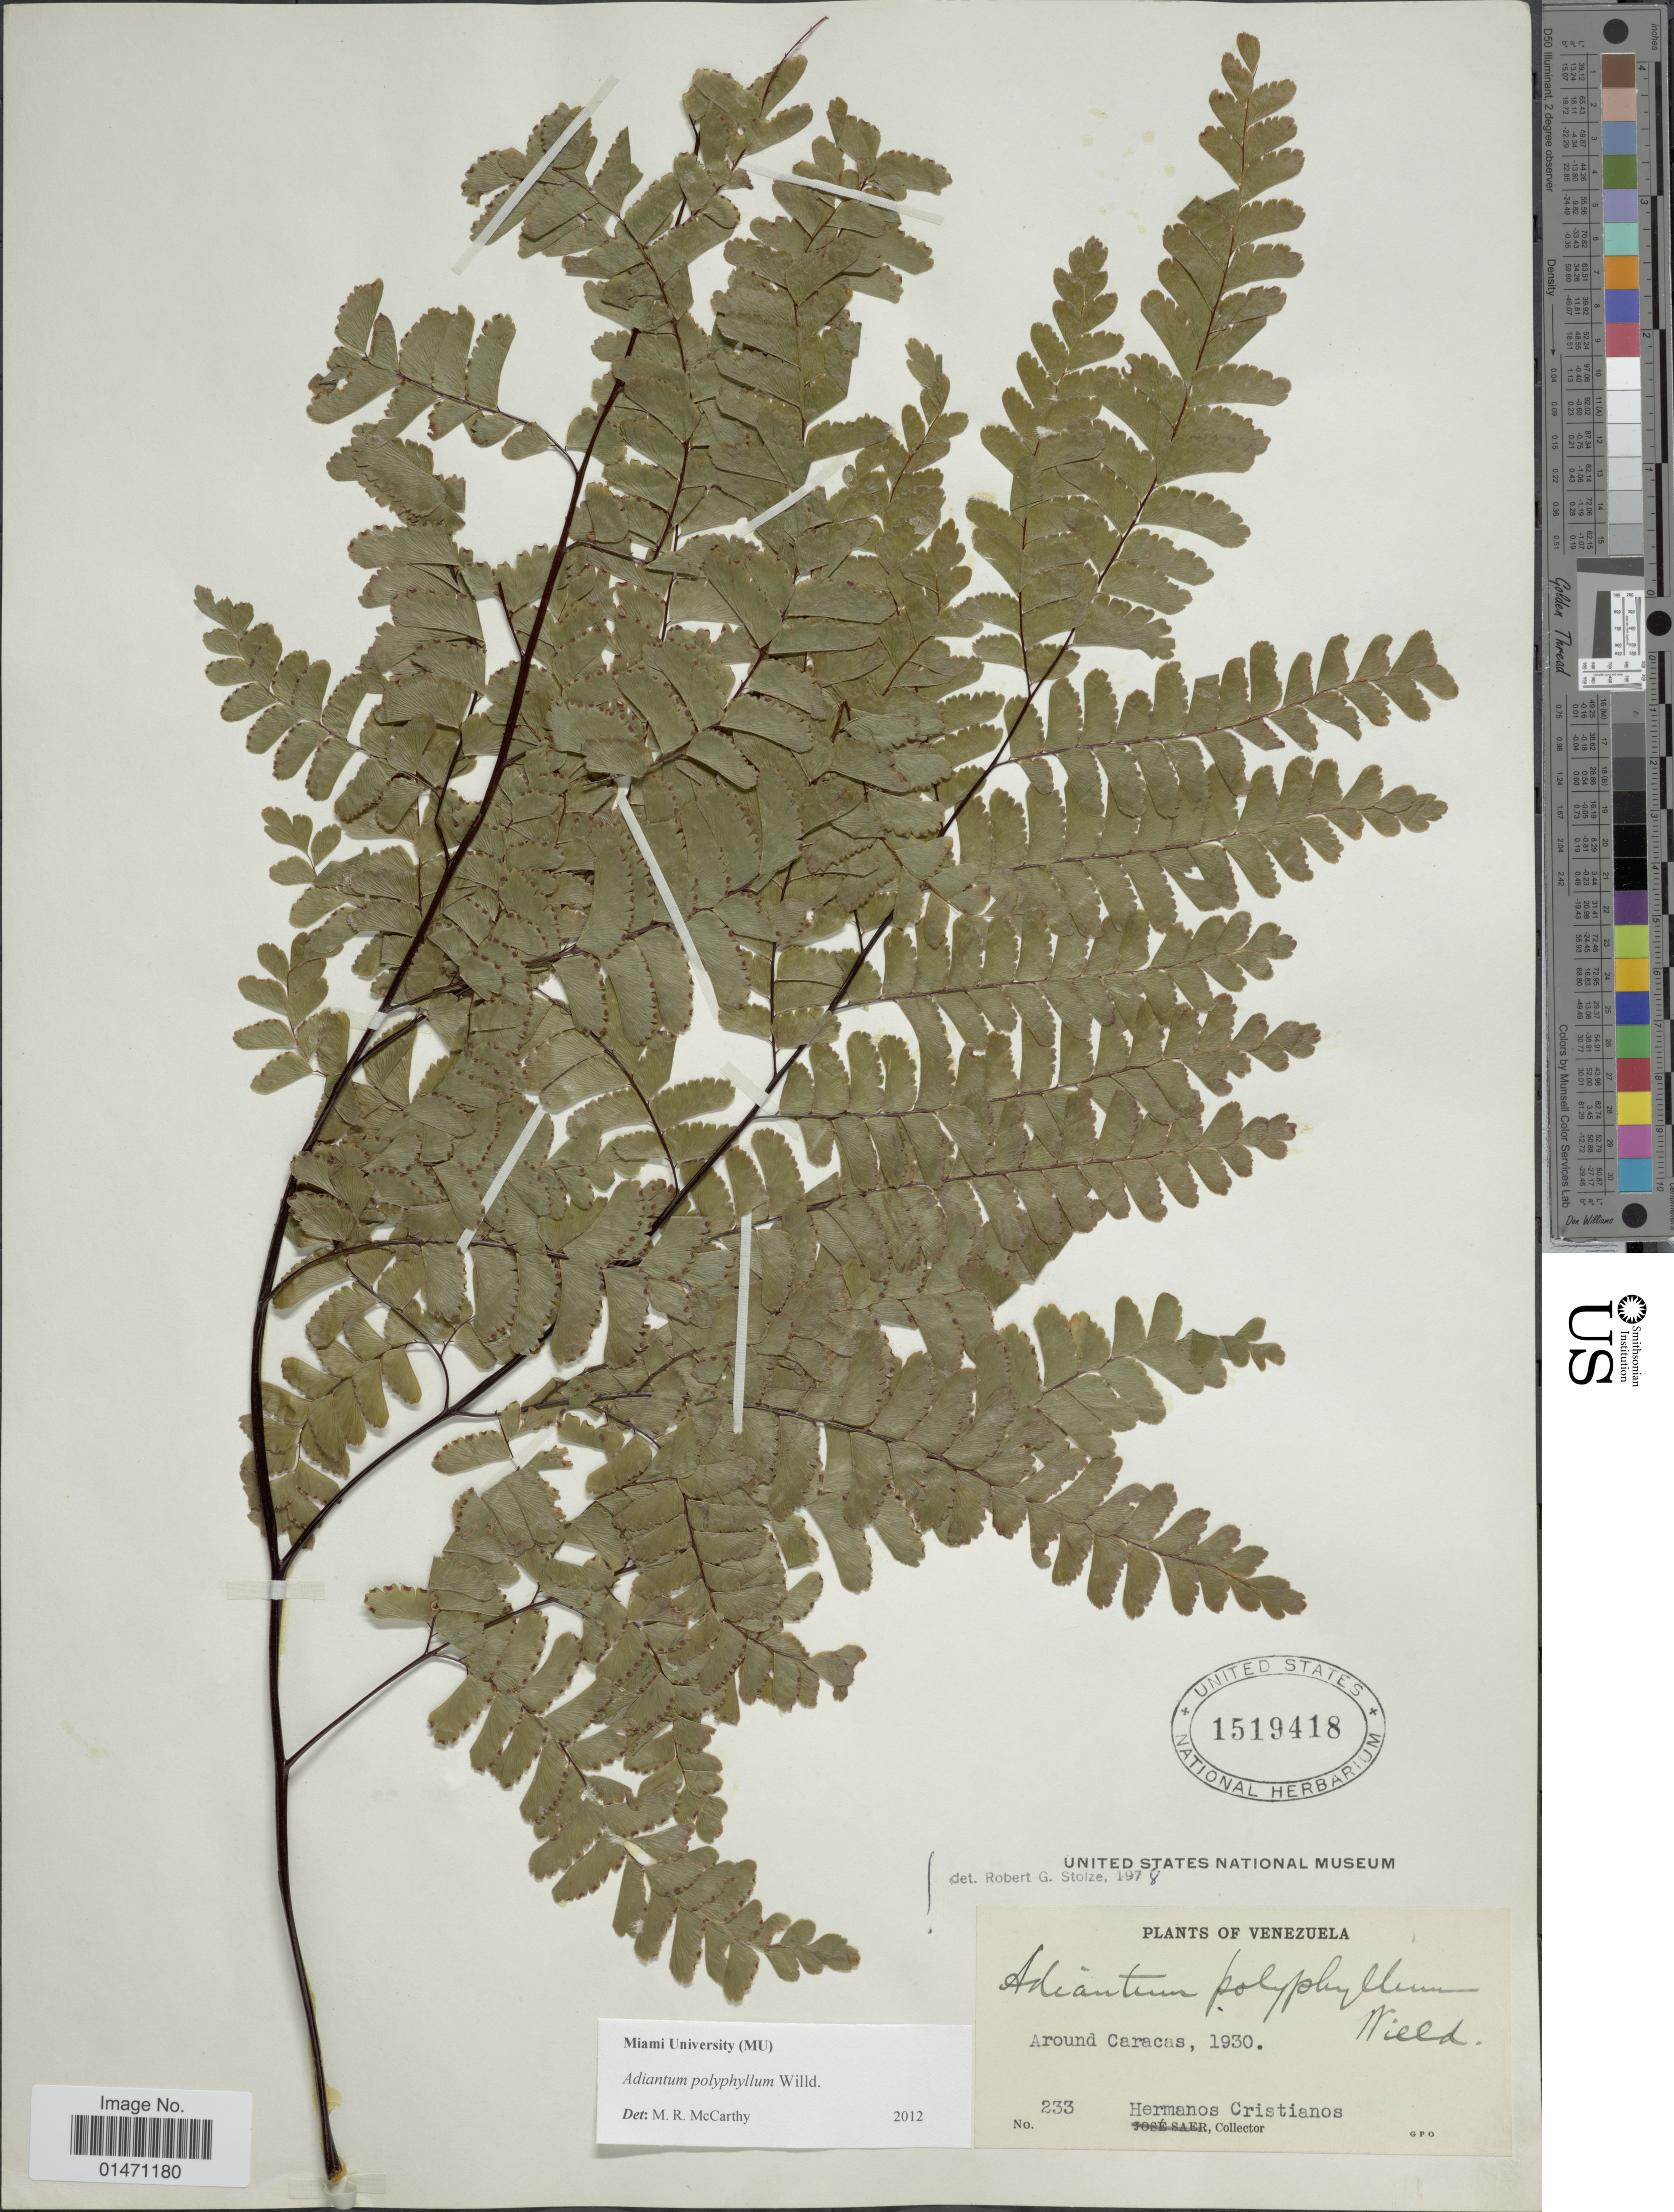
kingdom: Plantae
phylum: Tracheophyta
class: Polypodiopsida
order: Polypodiales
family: Pteridaceae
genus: Adiantum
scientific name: Adiantum polyphyllum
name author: Willd.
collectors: B. Cristianos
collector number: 233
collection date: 1930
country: Venezuela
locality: Plants of Venezuela, Around Caracas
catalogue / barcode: US 1519418